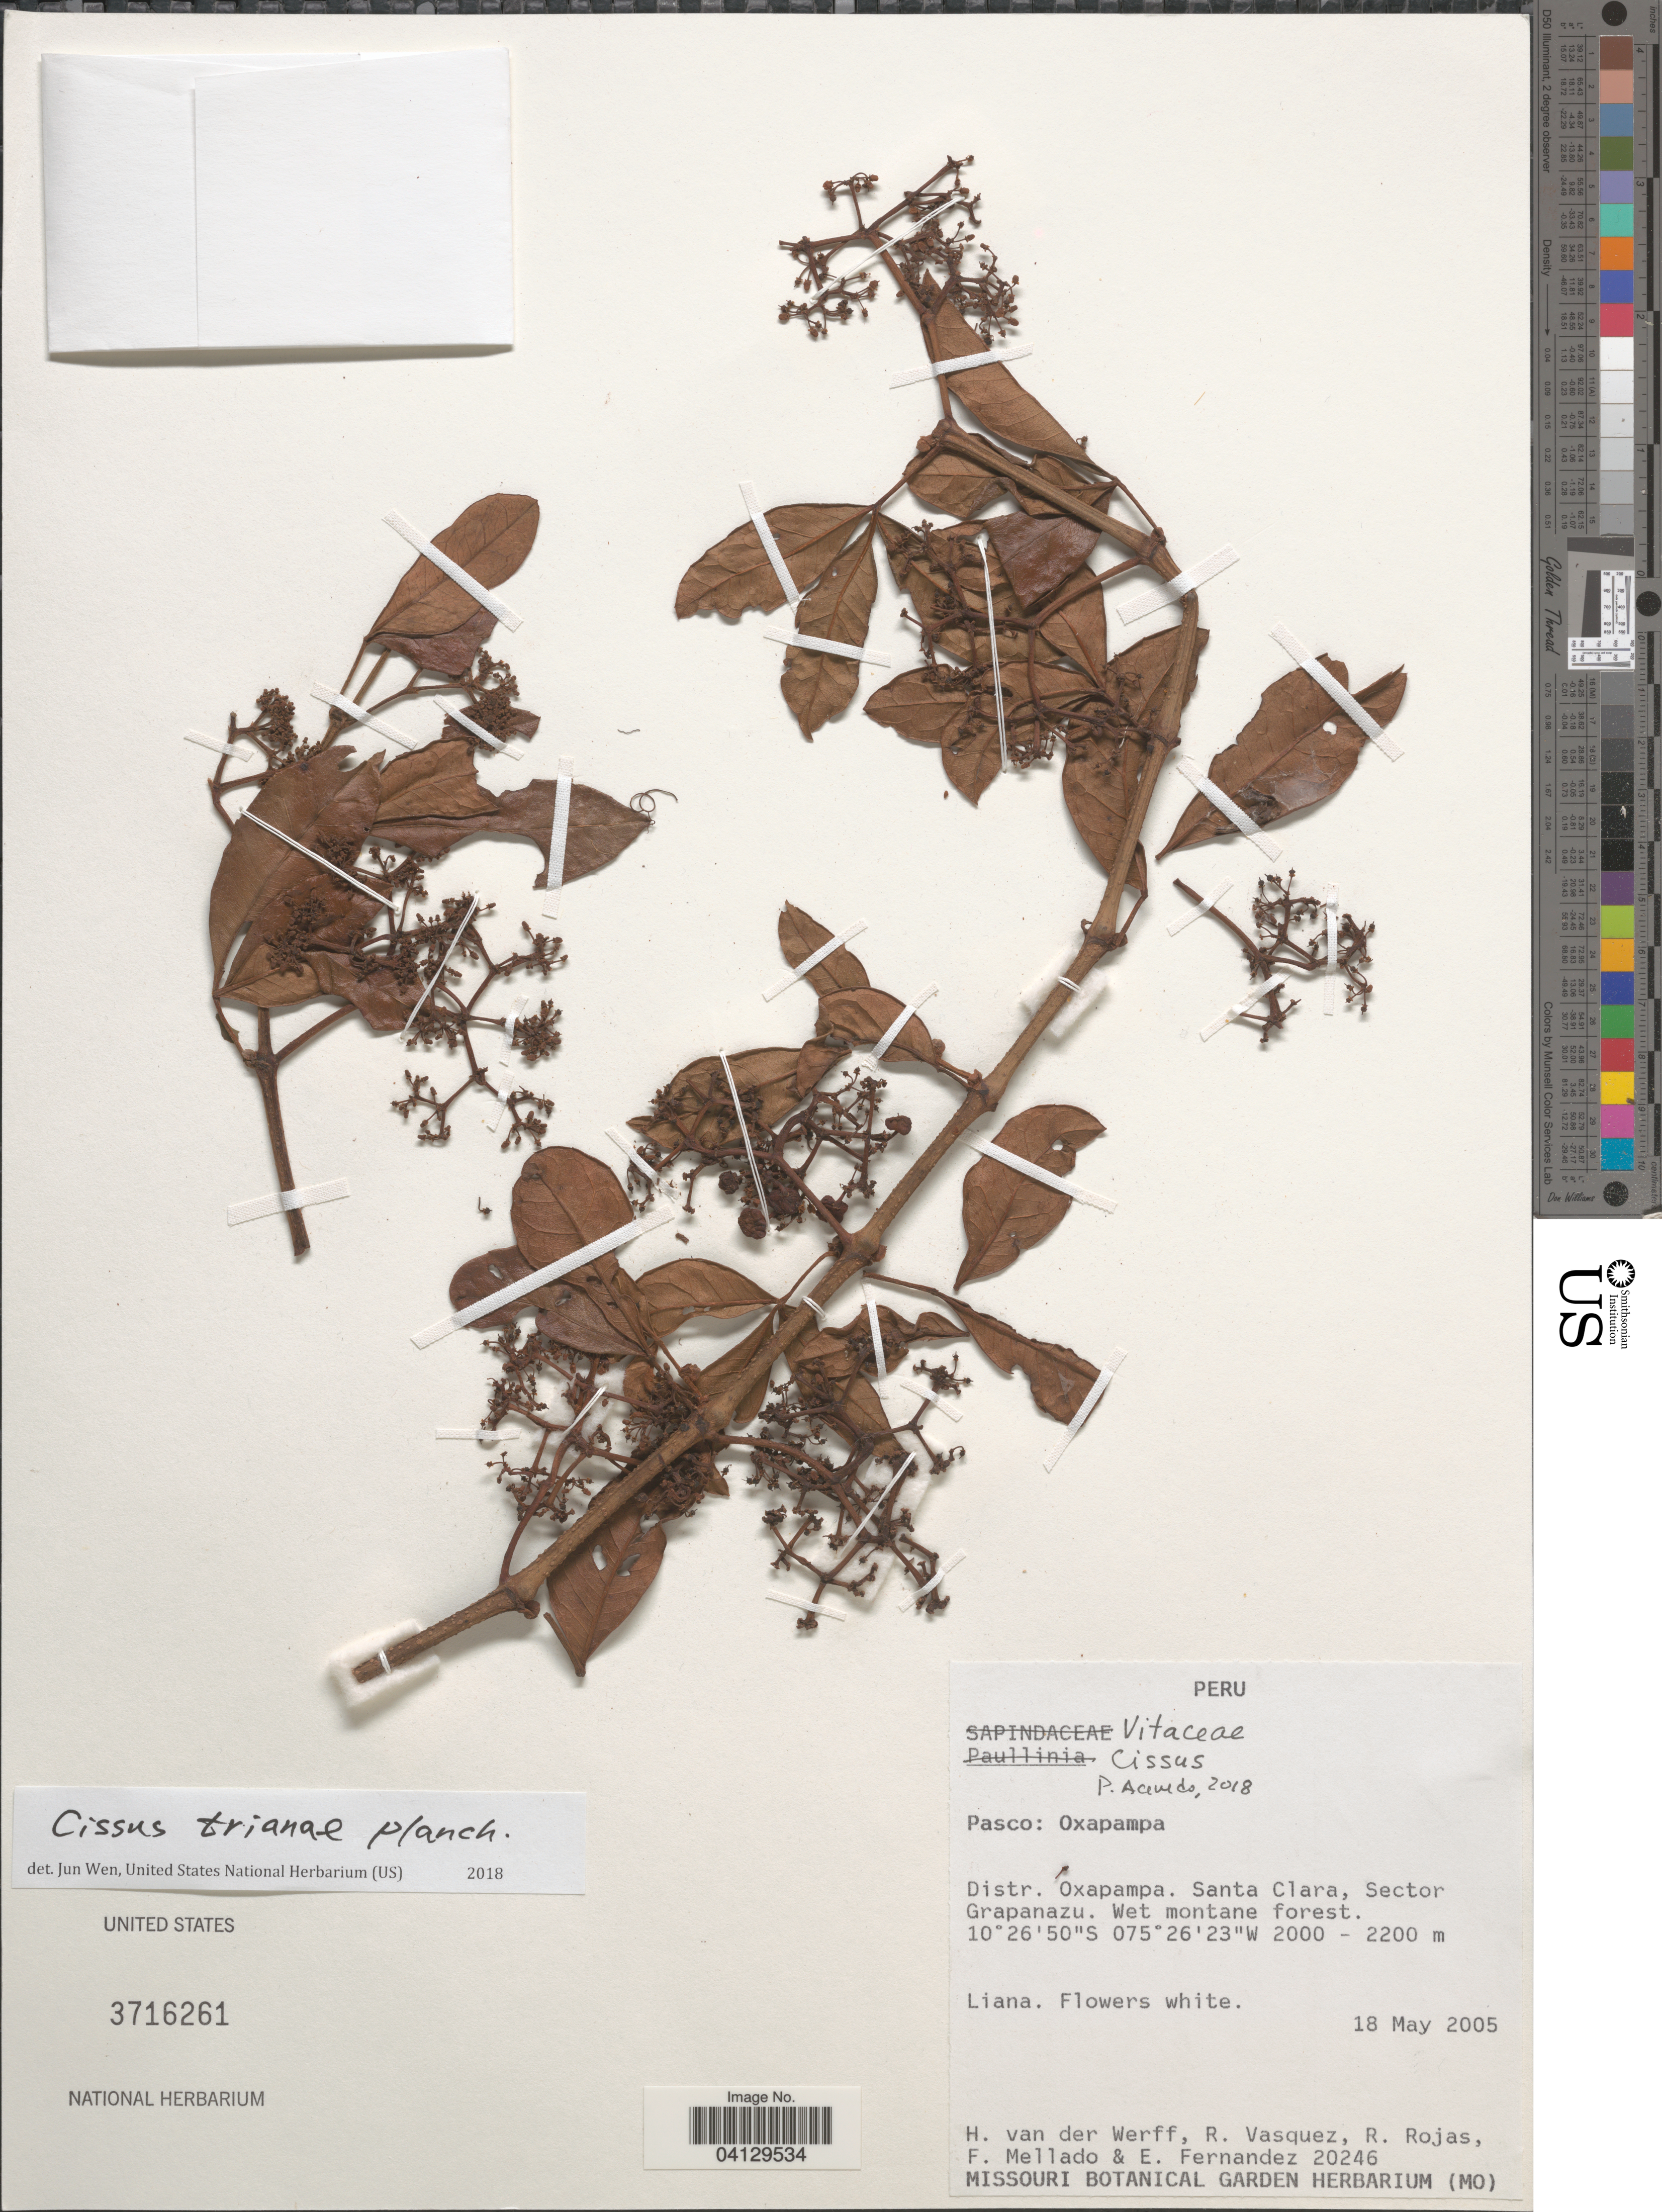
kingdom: Plantae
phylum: Tracheophyta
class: Magnoliopsida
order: Vitales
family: Vitaceae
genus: Cissus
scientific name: Cissus trianae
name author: Planch.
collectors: H. van der Werff, R. Vasquez, R. Rojas, F. Mellado & E. Fernandez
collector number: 20246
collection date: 2005-05-18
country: Peru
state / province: Pasco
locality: Oxapampa. Distr. Oxapampa. Santa Clara, Sector Grapanazu.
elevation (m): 2000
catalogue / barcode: US 3716261